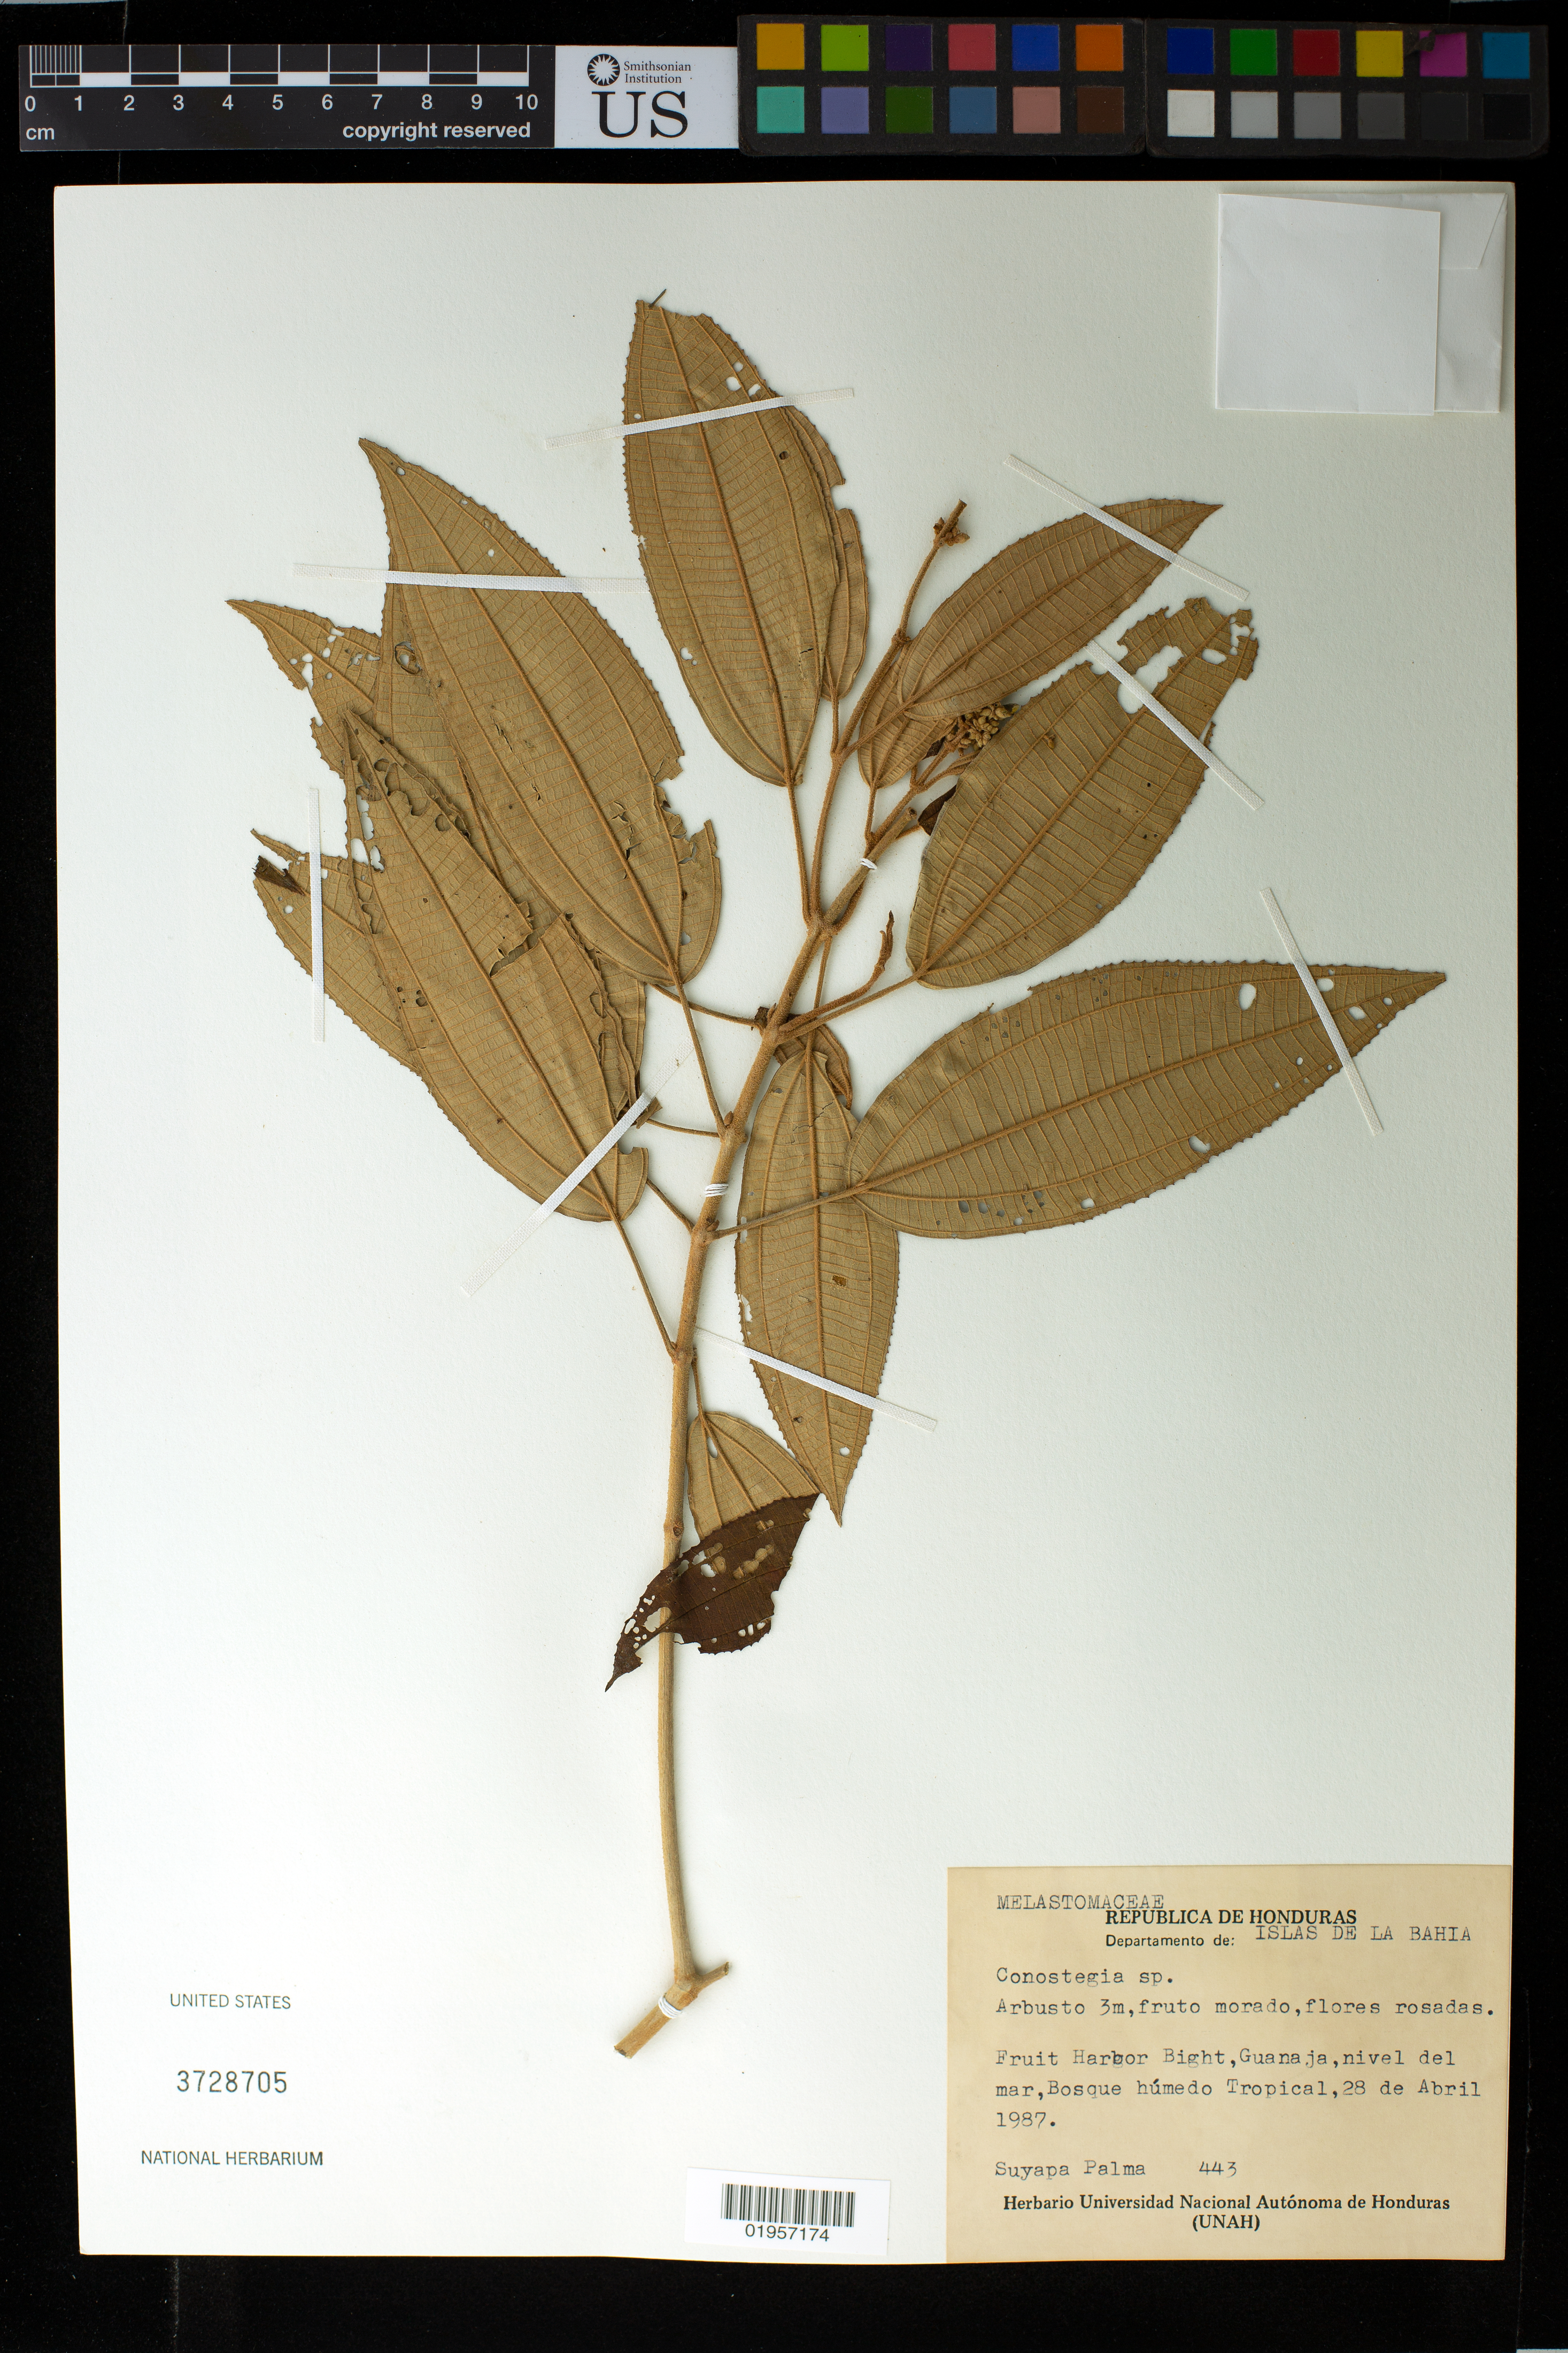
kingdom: Plantae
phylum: Tracheophyta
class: Magnoliopsida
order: Myrtales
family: Melastomataceae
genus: Conostegia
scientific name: Conostegia sp.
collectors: S. Palma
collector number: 443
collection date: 1987-04-28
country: Honduras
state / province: Islas de la Bahía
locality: Fruit Harbor Bight, Guanaja, nivel del mar, Bosque húmedo Tropical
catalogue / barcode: US 3728705